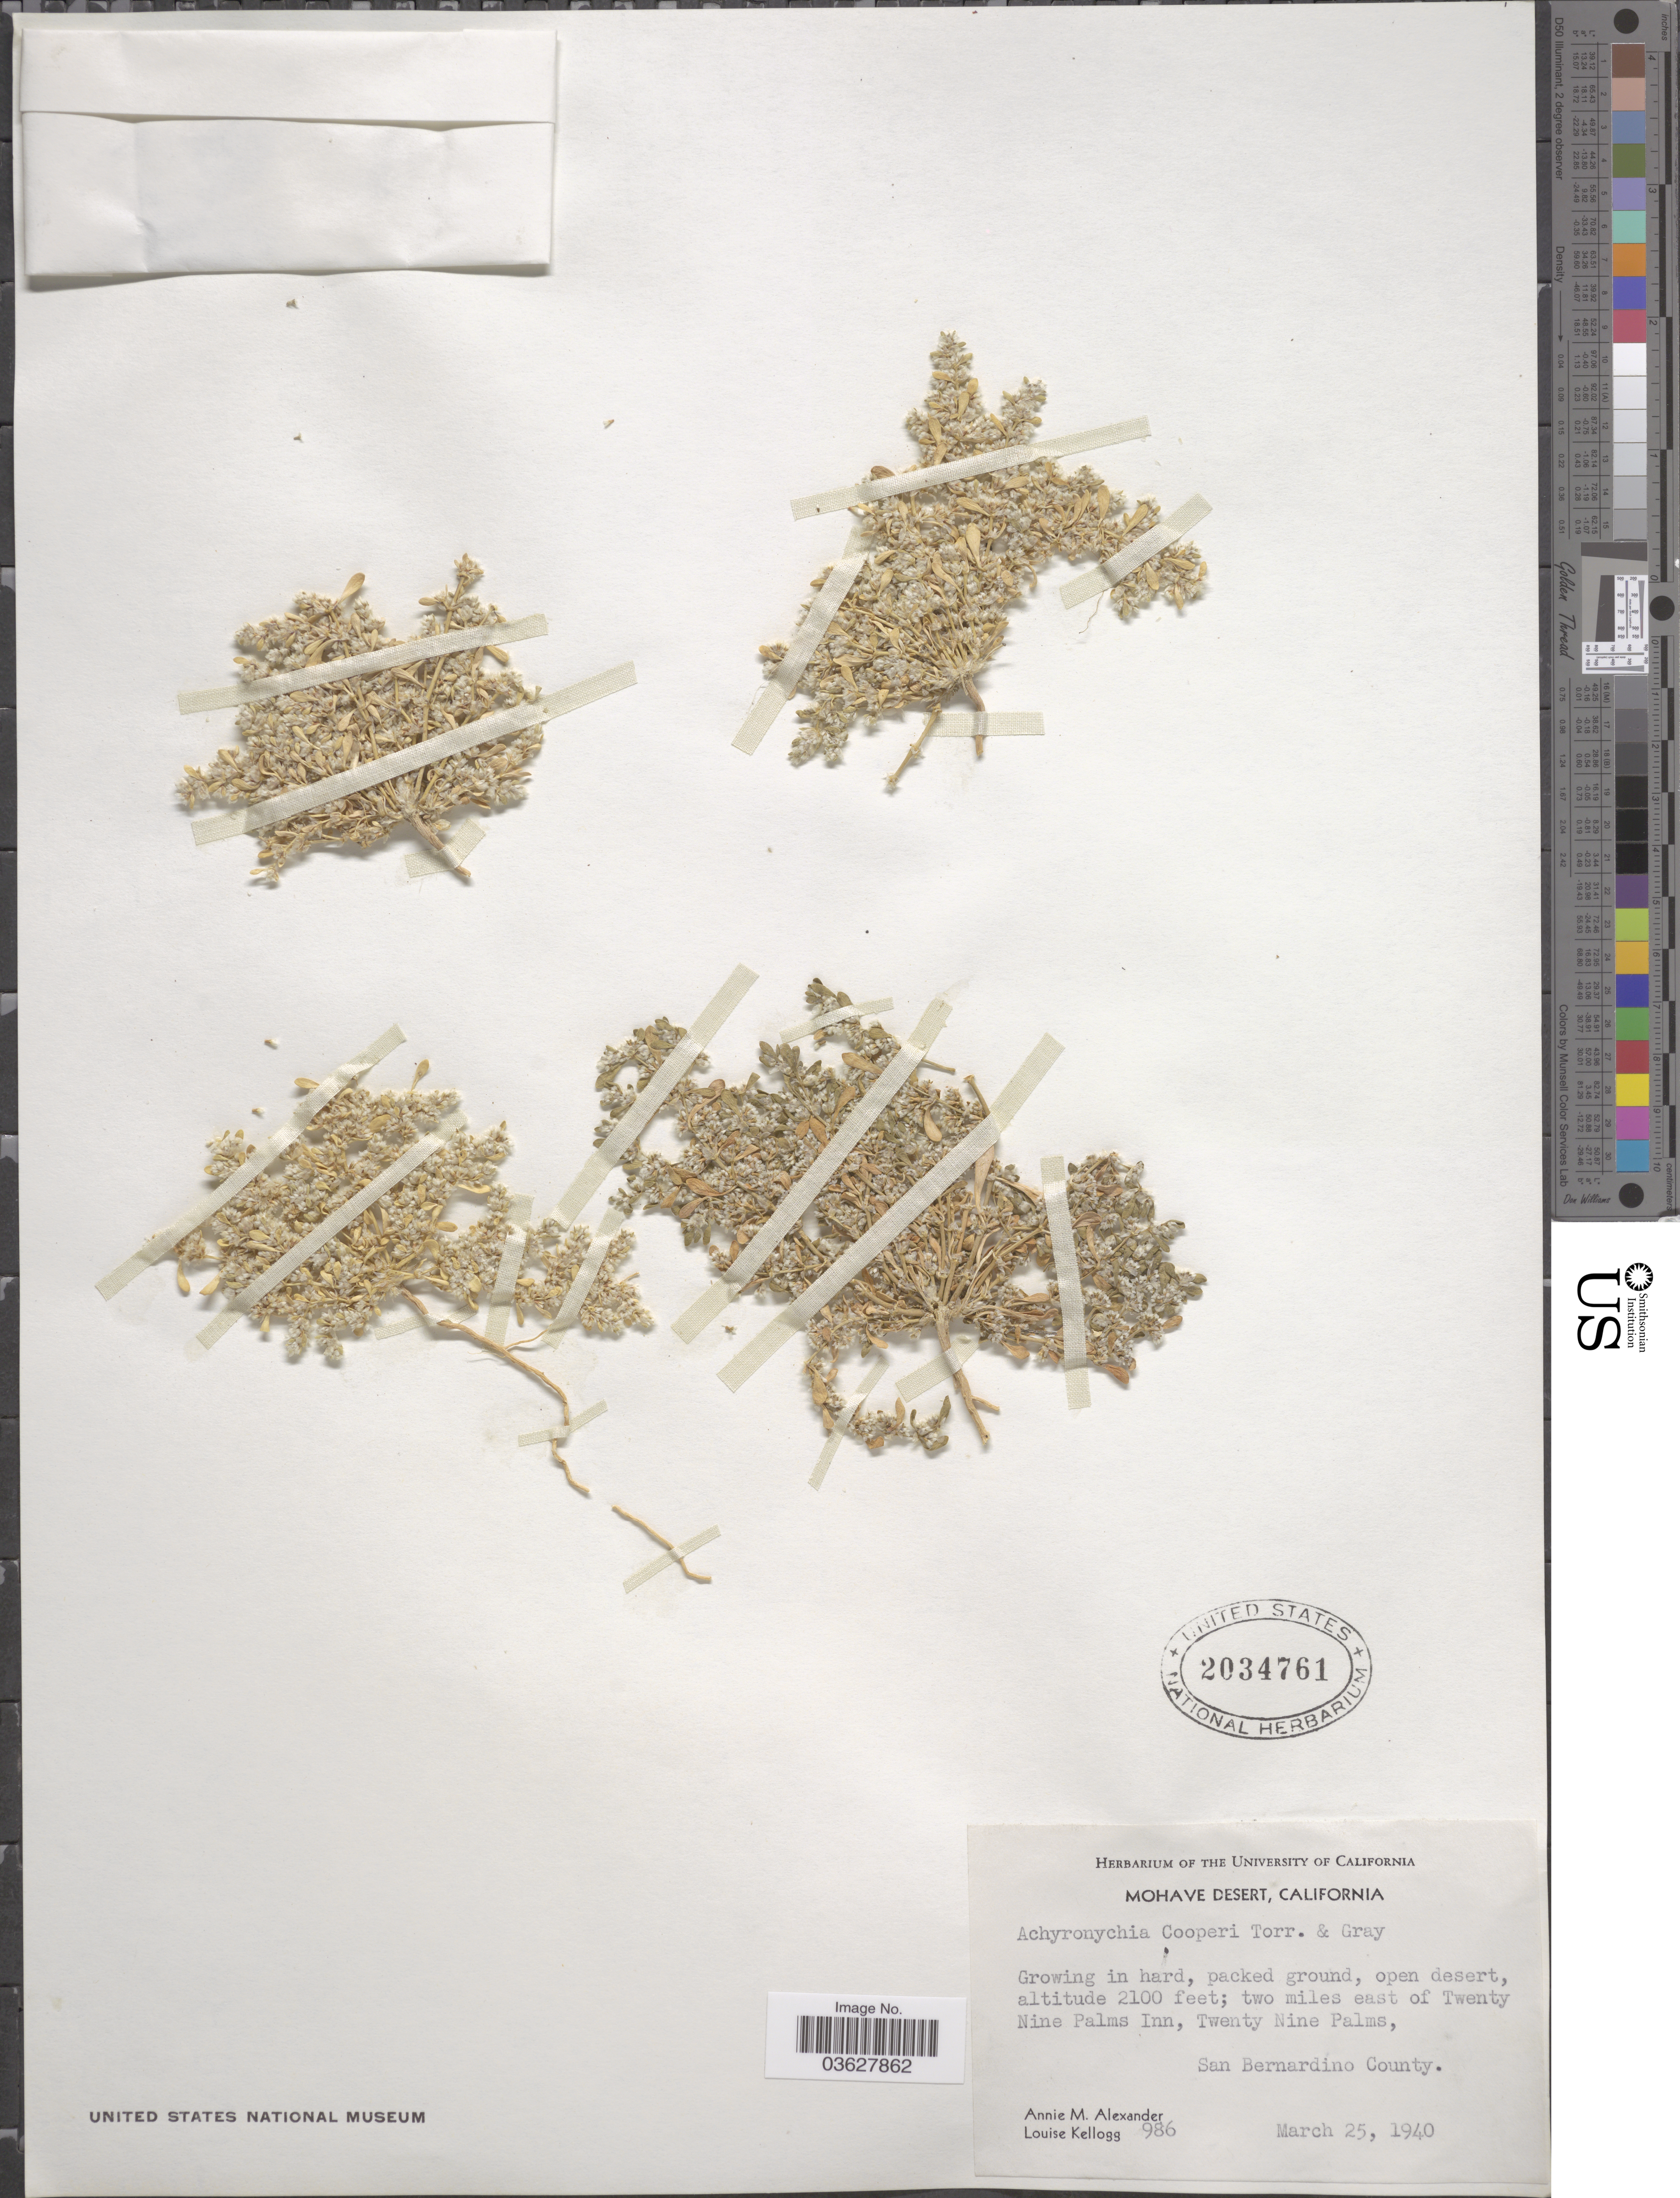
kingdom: Plantae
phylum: Tracheophyta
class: Magnoliopsida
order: Caryophyllales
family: Caryophyllaceae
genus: Achyronychia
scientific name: Achyronychia cooperi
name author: A. Gray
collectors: A. M. Alexander & L. Kellogg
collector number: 986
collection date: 1940-03-25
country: United States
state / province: California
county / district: San Bernardino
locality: Mohave Desert. Two miles east of Twenty Nine Palms Inn, Twenty Nine Palms, San Bernardino County.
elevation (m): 640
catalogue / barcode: US 2034761